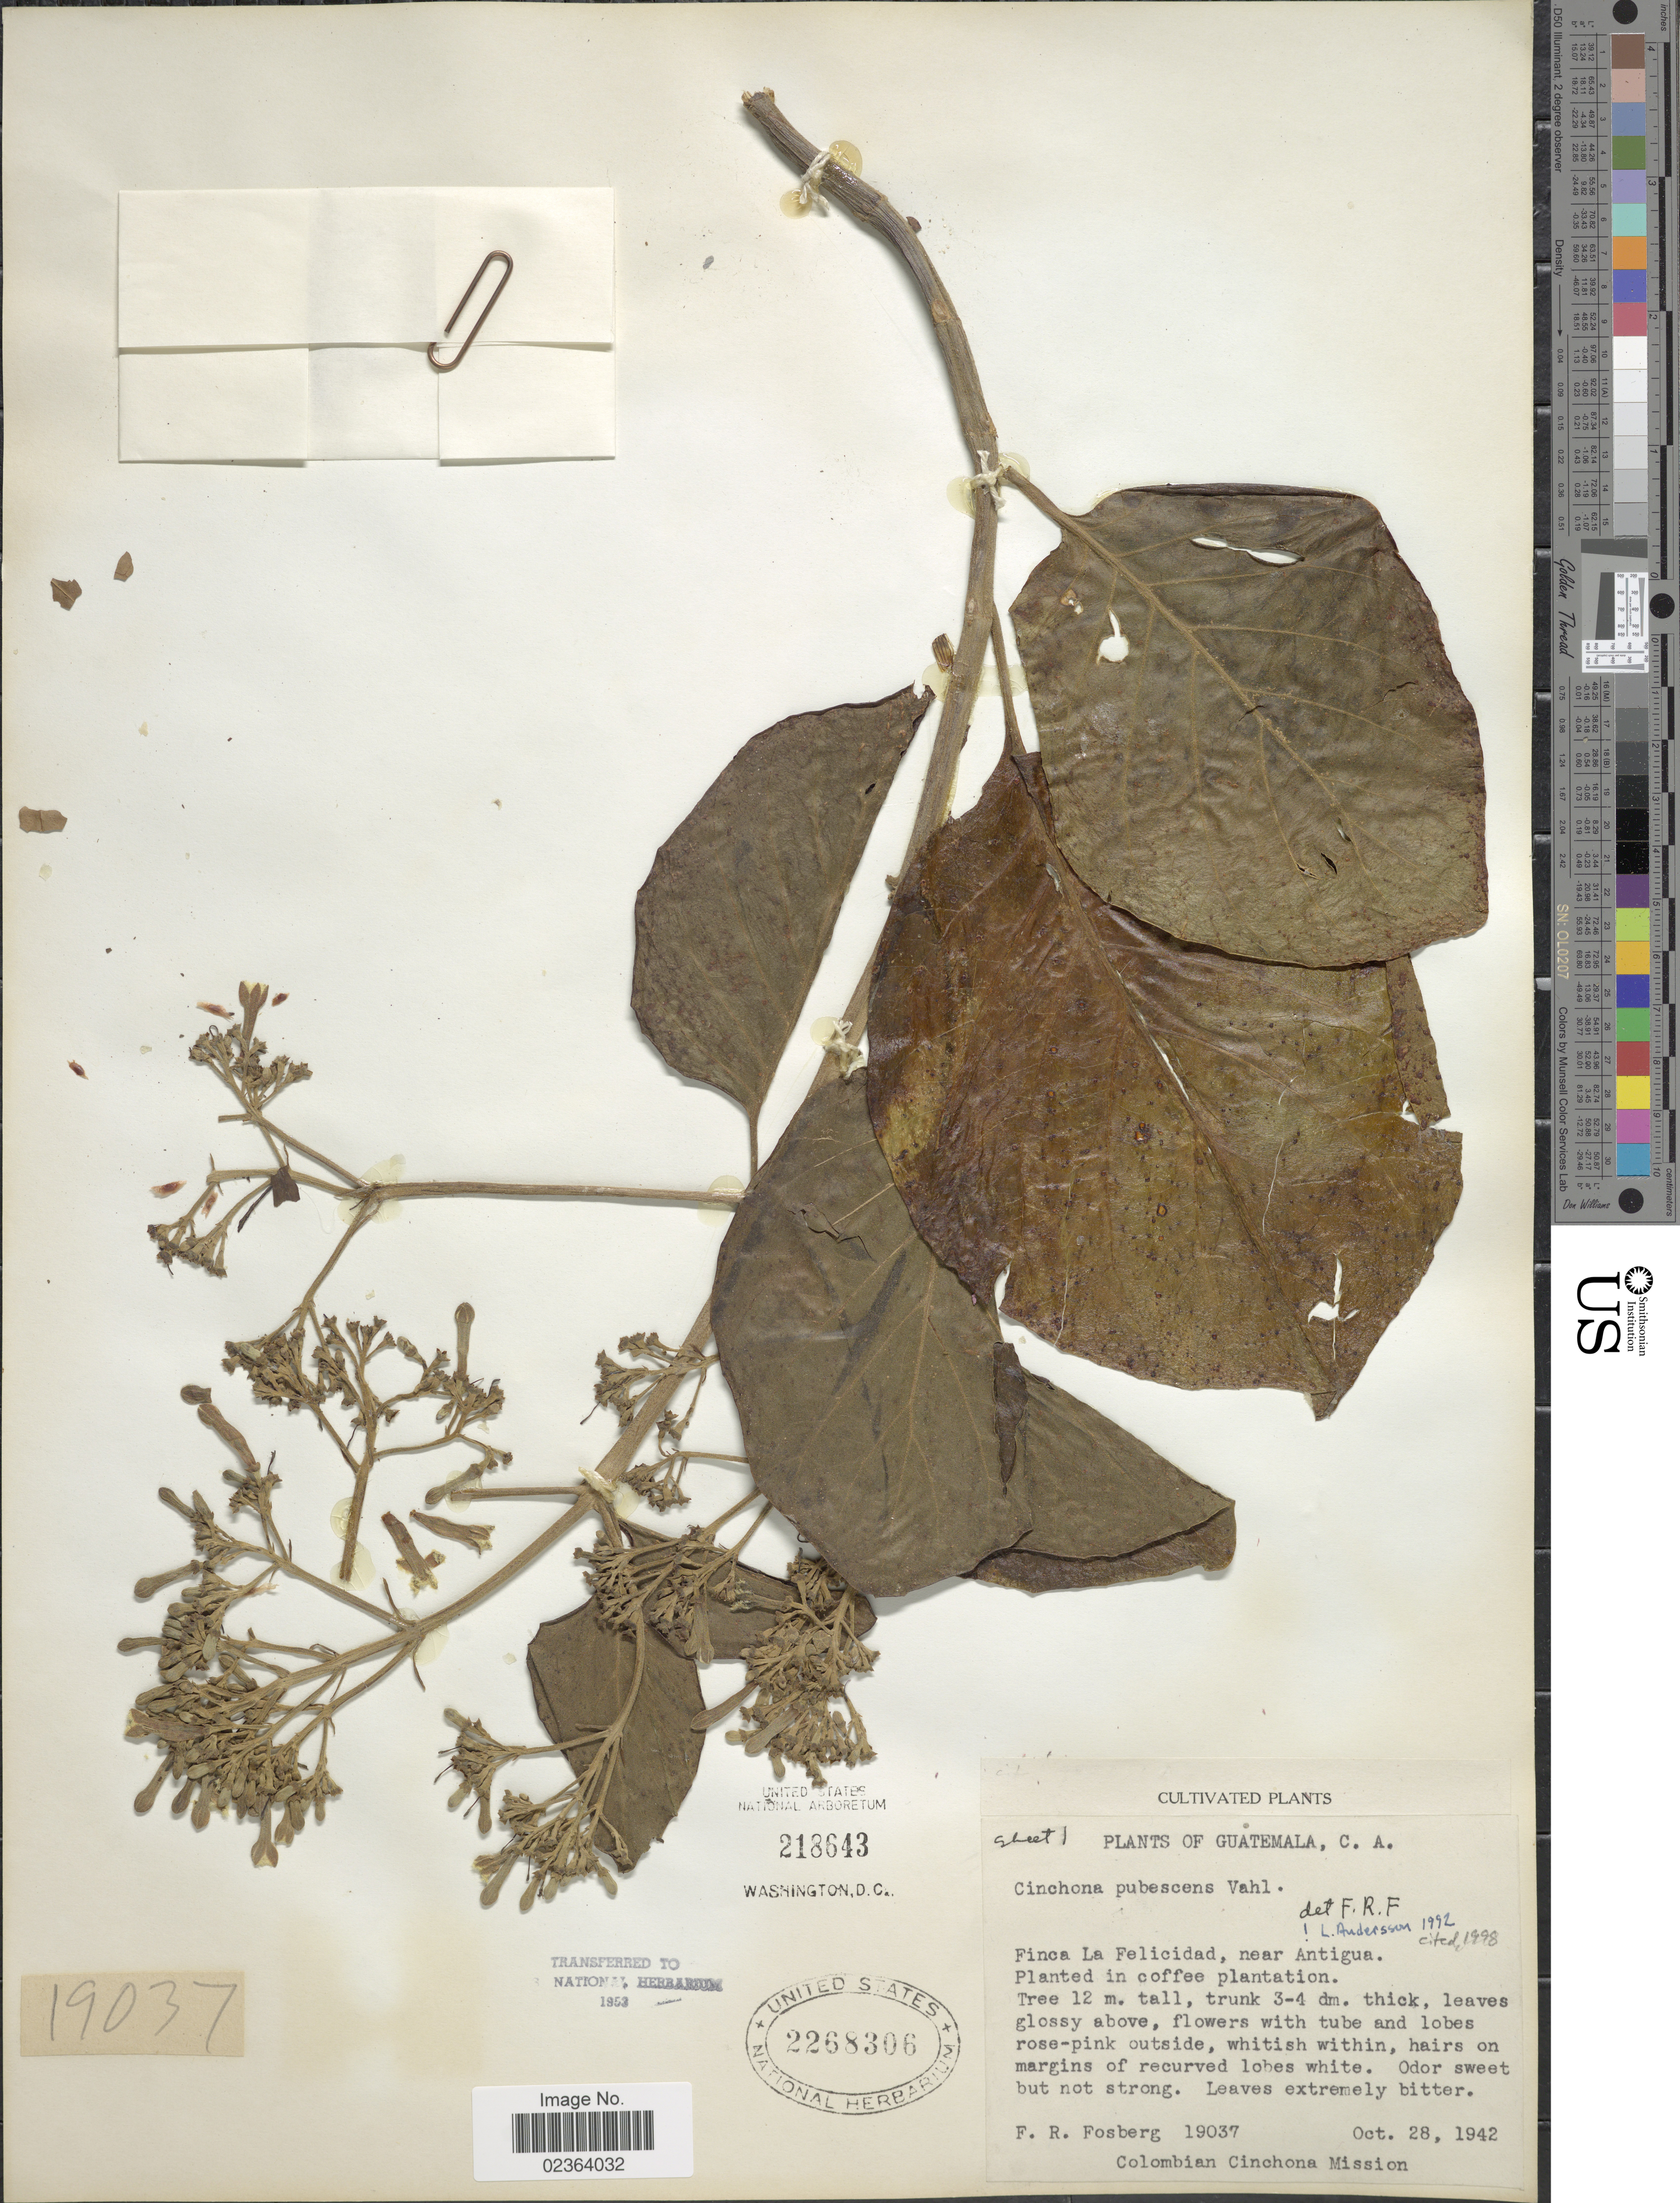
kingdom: Plantae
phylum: Tracheophyta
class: Magnoliopsida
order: Gentianales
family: Rubiaceae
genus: Cinchona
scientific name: Cinchona pubescens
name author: Vahl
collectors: F. R. Fosberg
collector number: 19037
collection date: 1942-10-28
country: Guatemala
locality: Finca La Felicidad, near Antigia, Guatemala, C.A.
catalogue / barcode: US 2268306